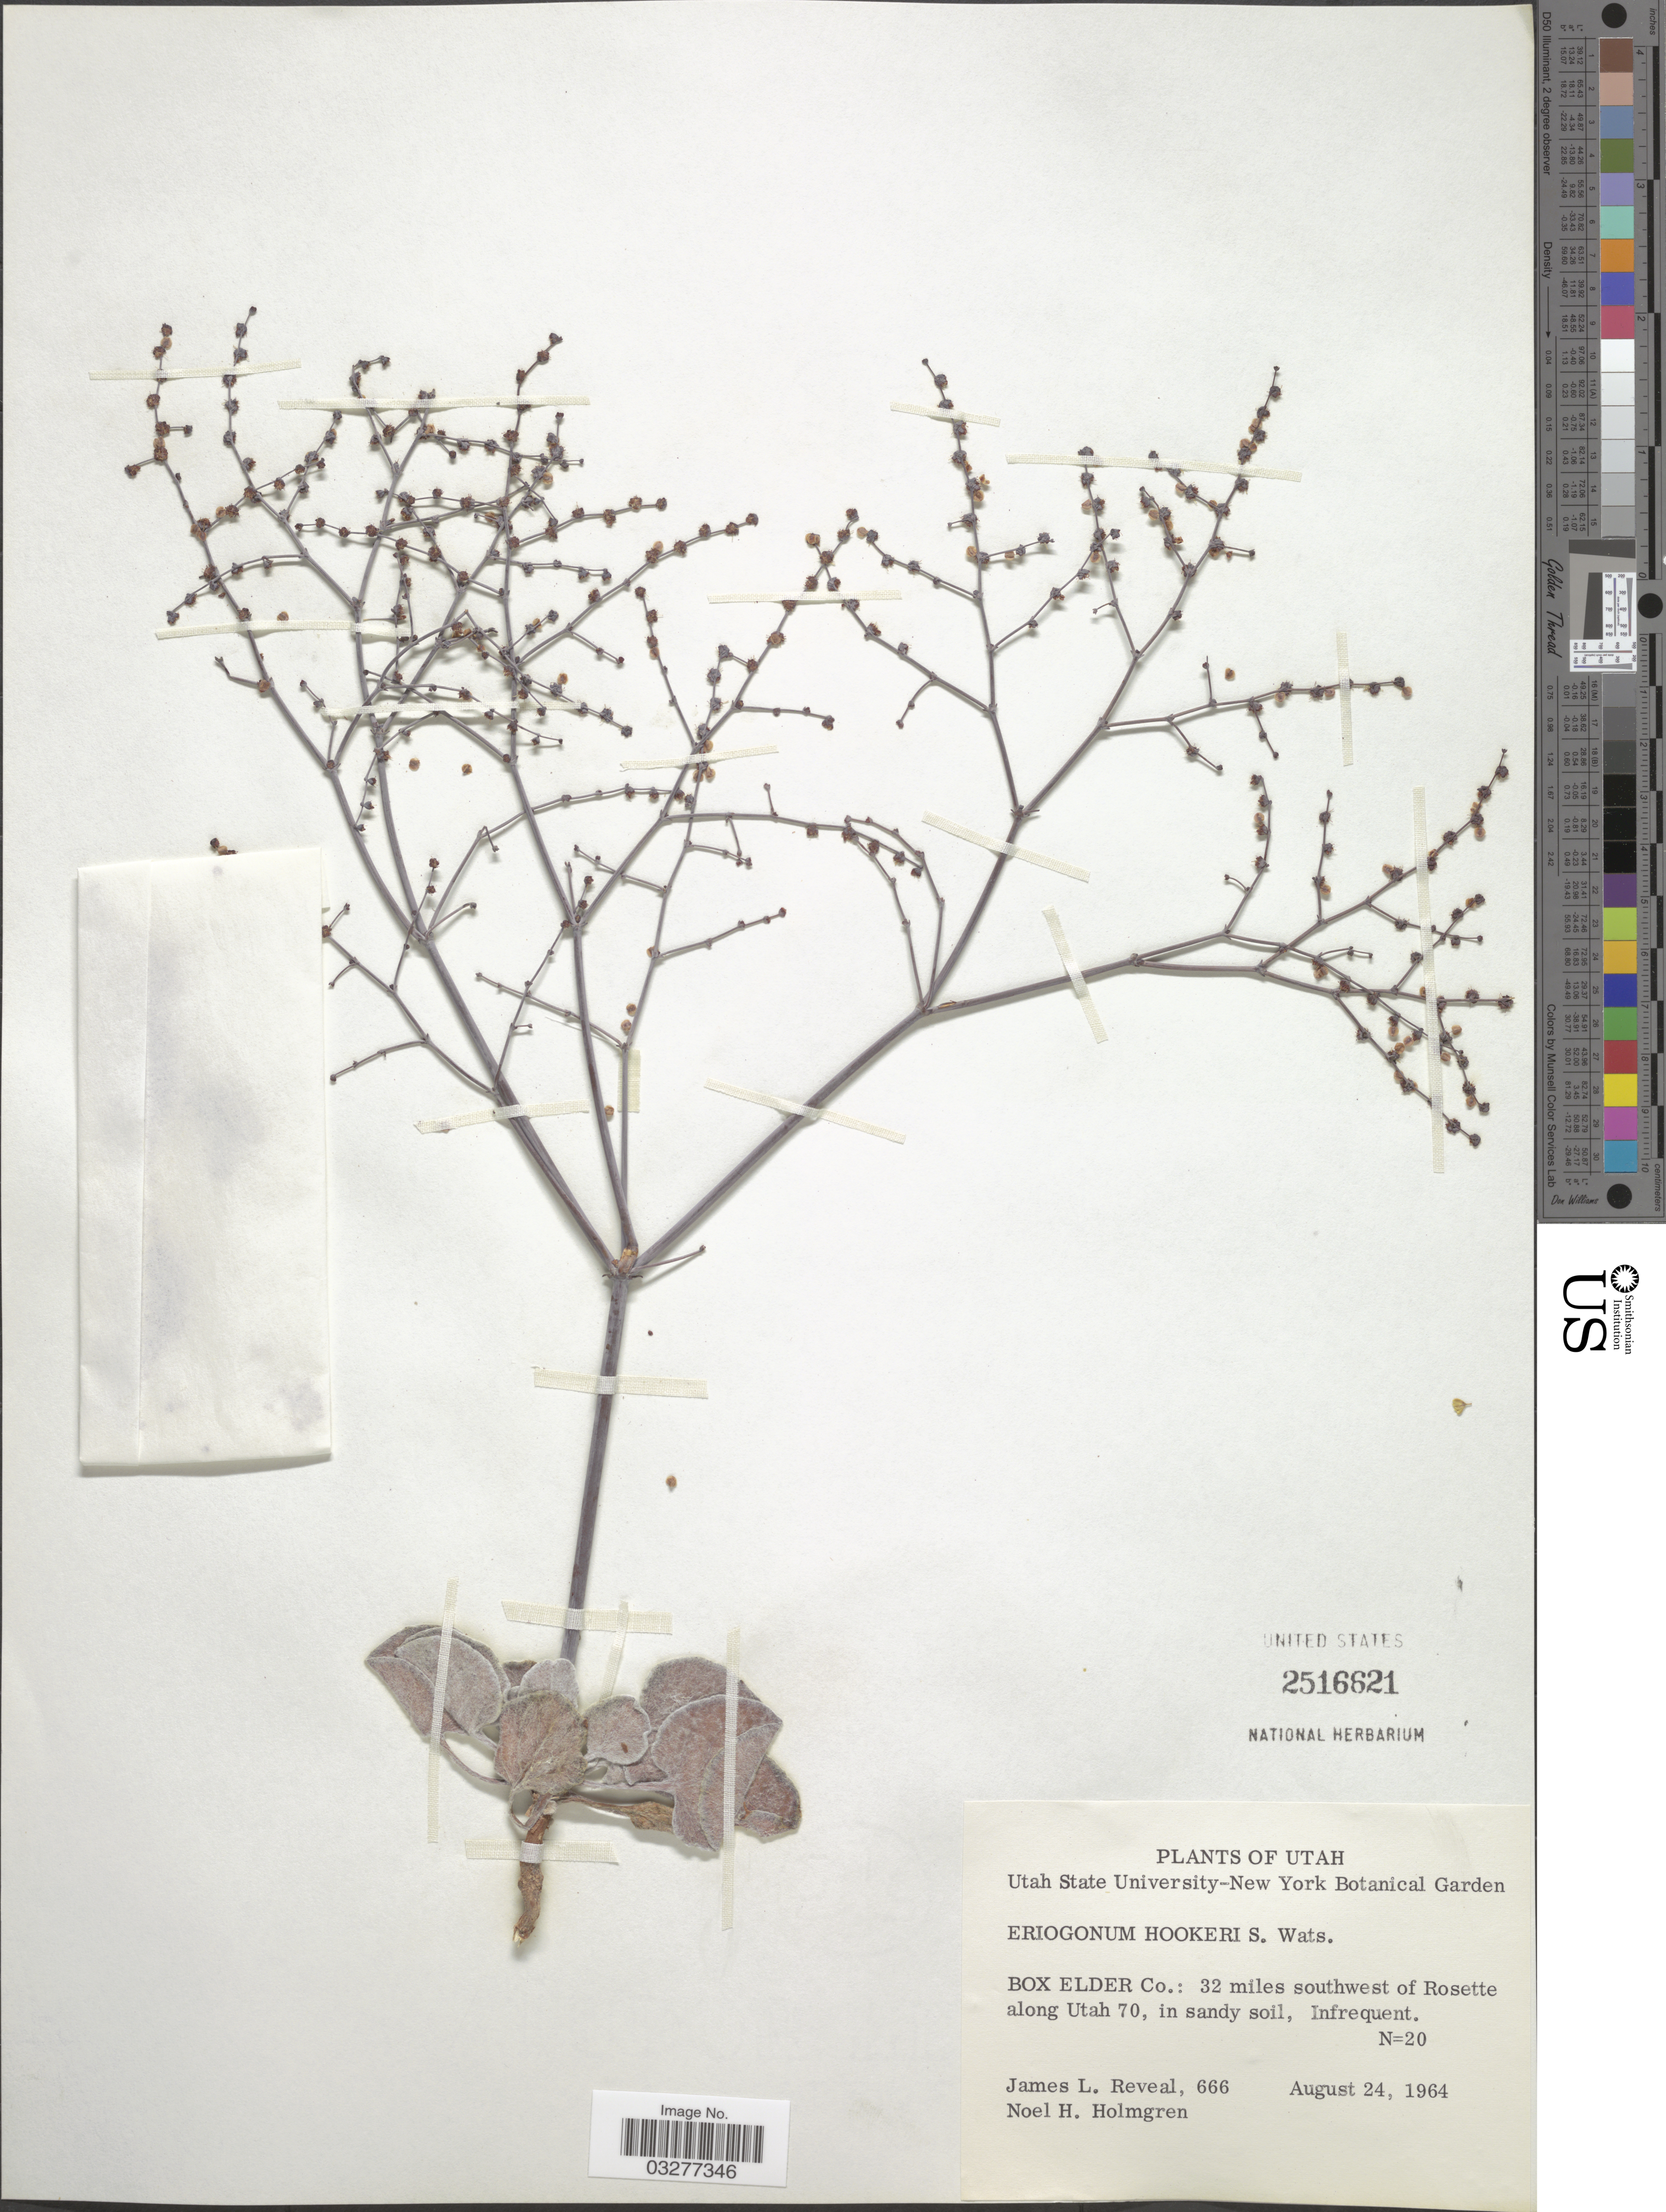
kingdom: Plantae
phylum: Tracheophyta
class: Magnoliopsida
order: Caryophyllales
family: Polygonaceae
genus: Eriogonum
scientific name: Eriogonum hookeri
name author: S. Watson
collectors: J. L. Reveal & N. H. Holmgren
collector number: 666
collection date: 1964-08-24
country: United States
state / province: Utah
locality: Box Elder Co.: 32 miles southwest of Rosette along Utah 70.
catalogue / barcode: US 2516621